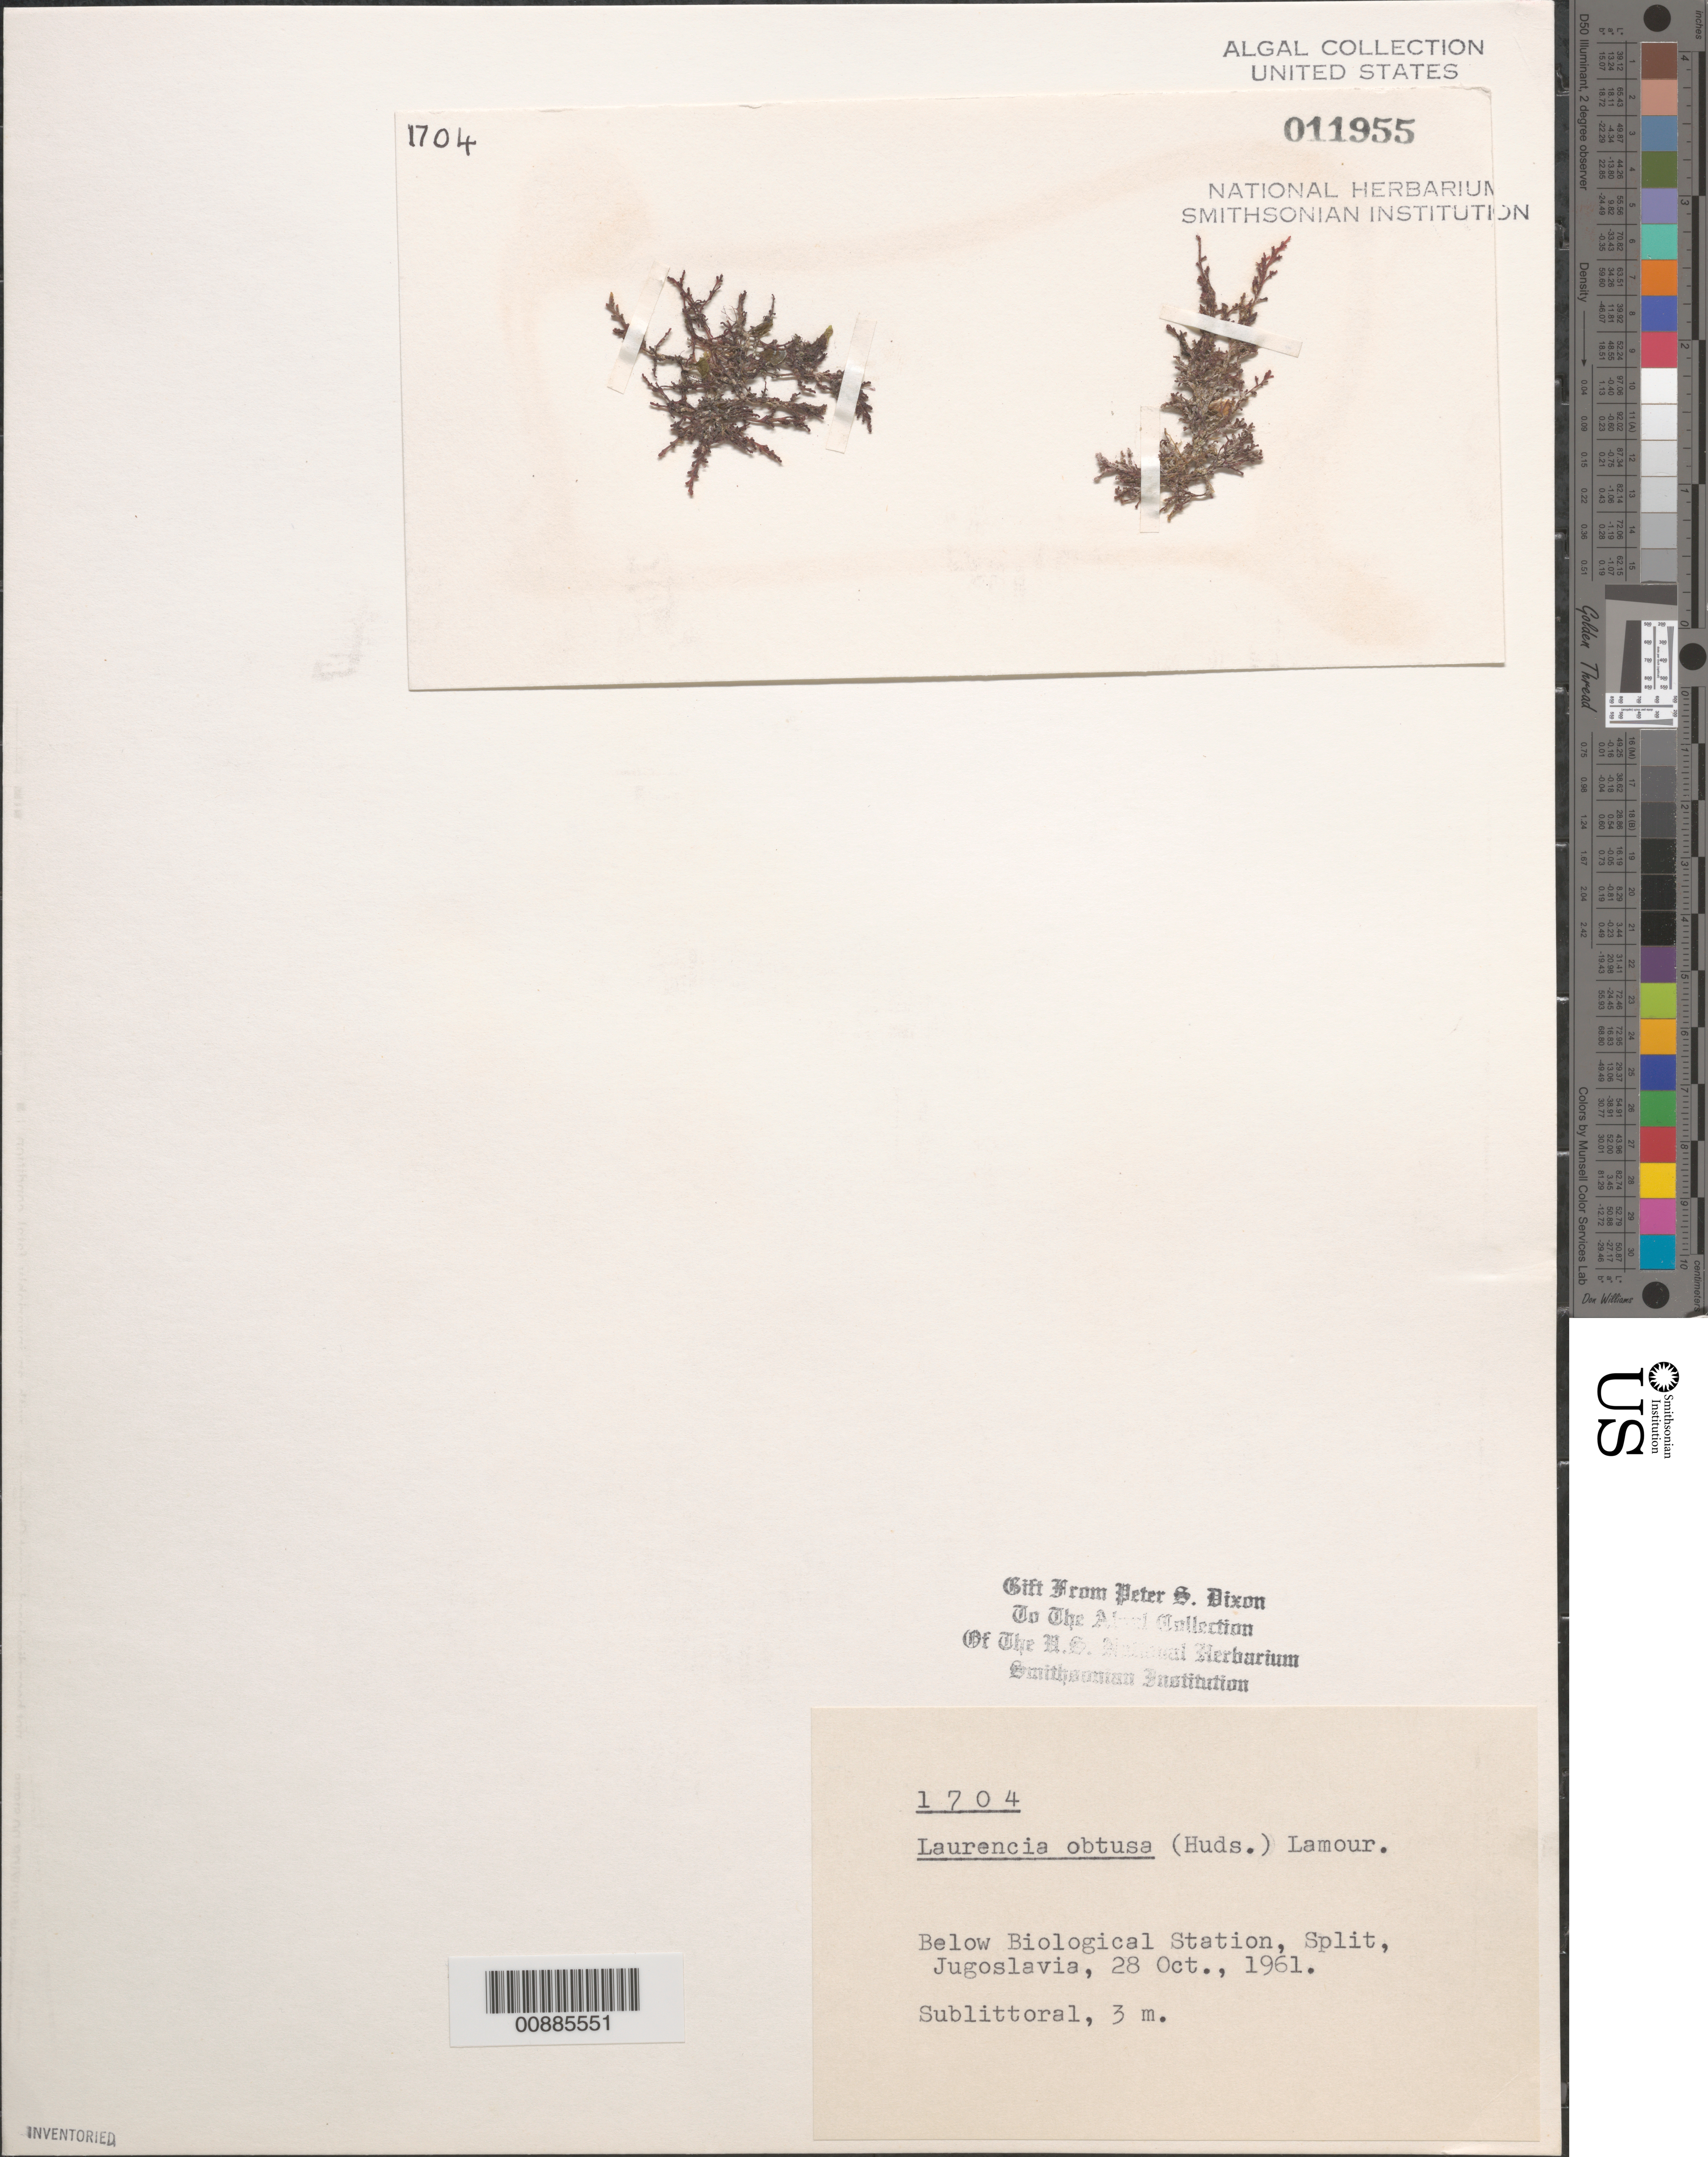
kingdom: Plantae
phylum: Rhodophyta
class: Florideophyceae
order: Ceramiales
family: Rhodomelaceae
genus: Laurencia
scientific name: Laurencia obtusa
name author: (Huds.) J.V.Lamouroux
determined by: Dixon, P. S.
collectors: P. S. Dixon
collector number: PSD 1704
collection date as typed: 28 Oct 1961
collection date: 1961-10-28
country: Croatia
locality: Split, below biological station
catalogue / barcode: US 11955